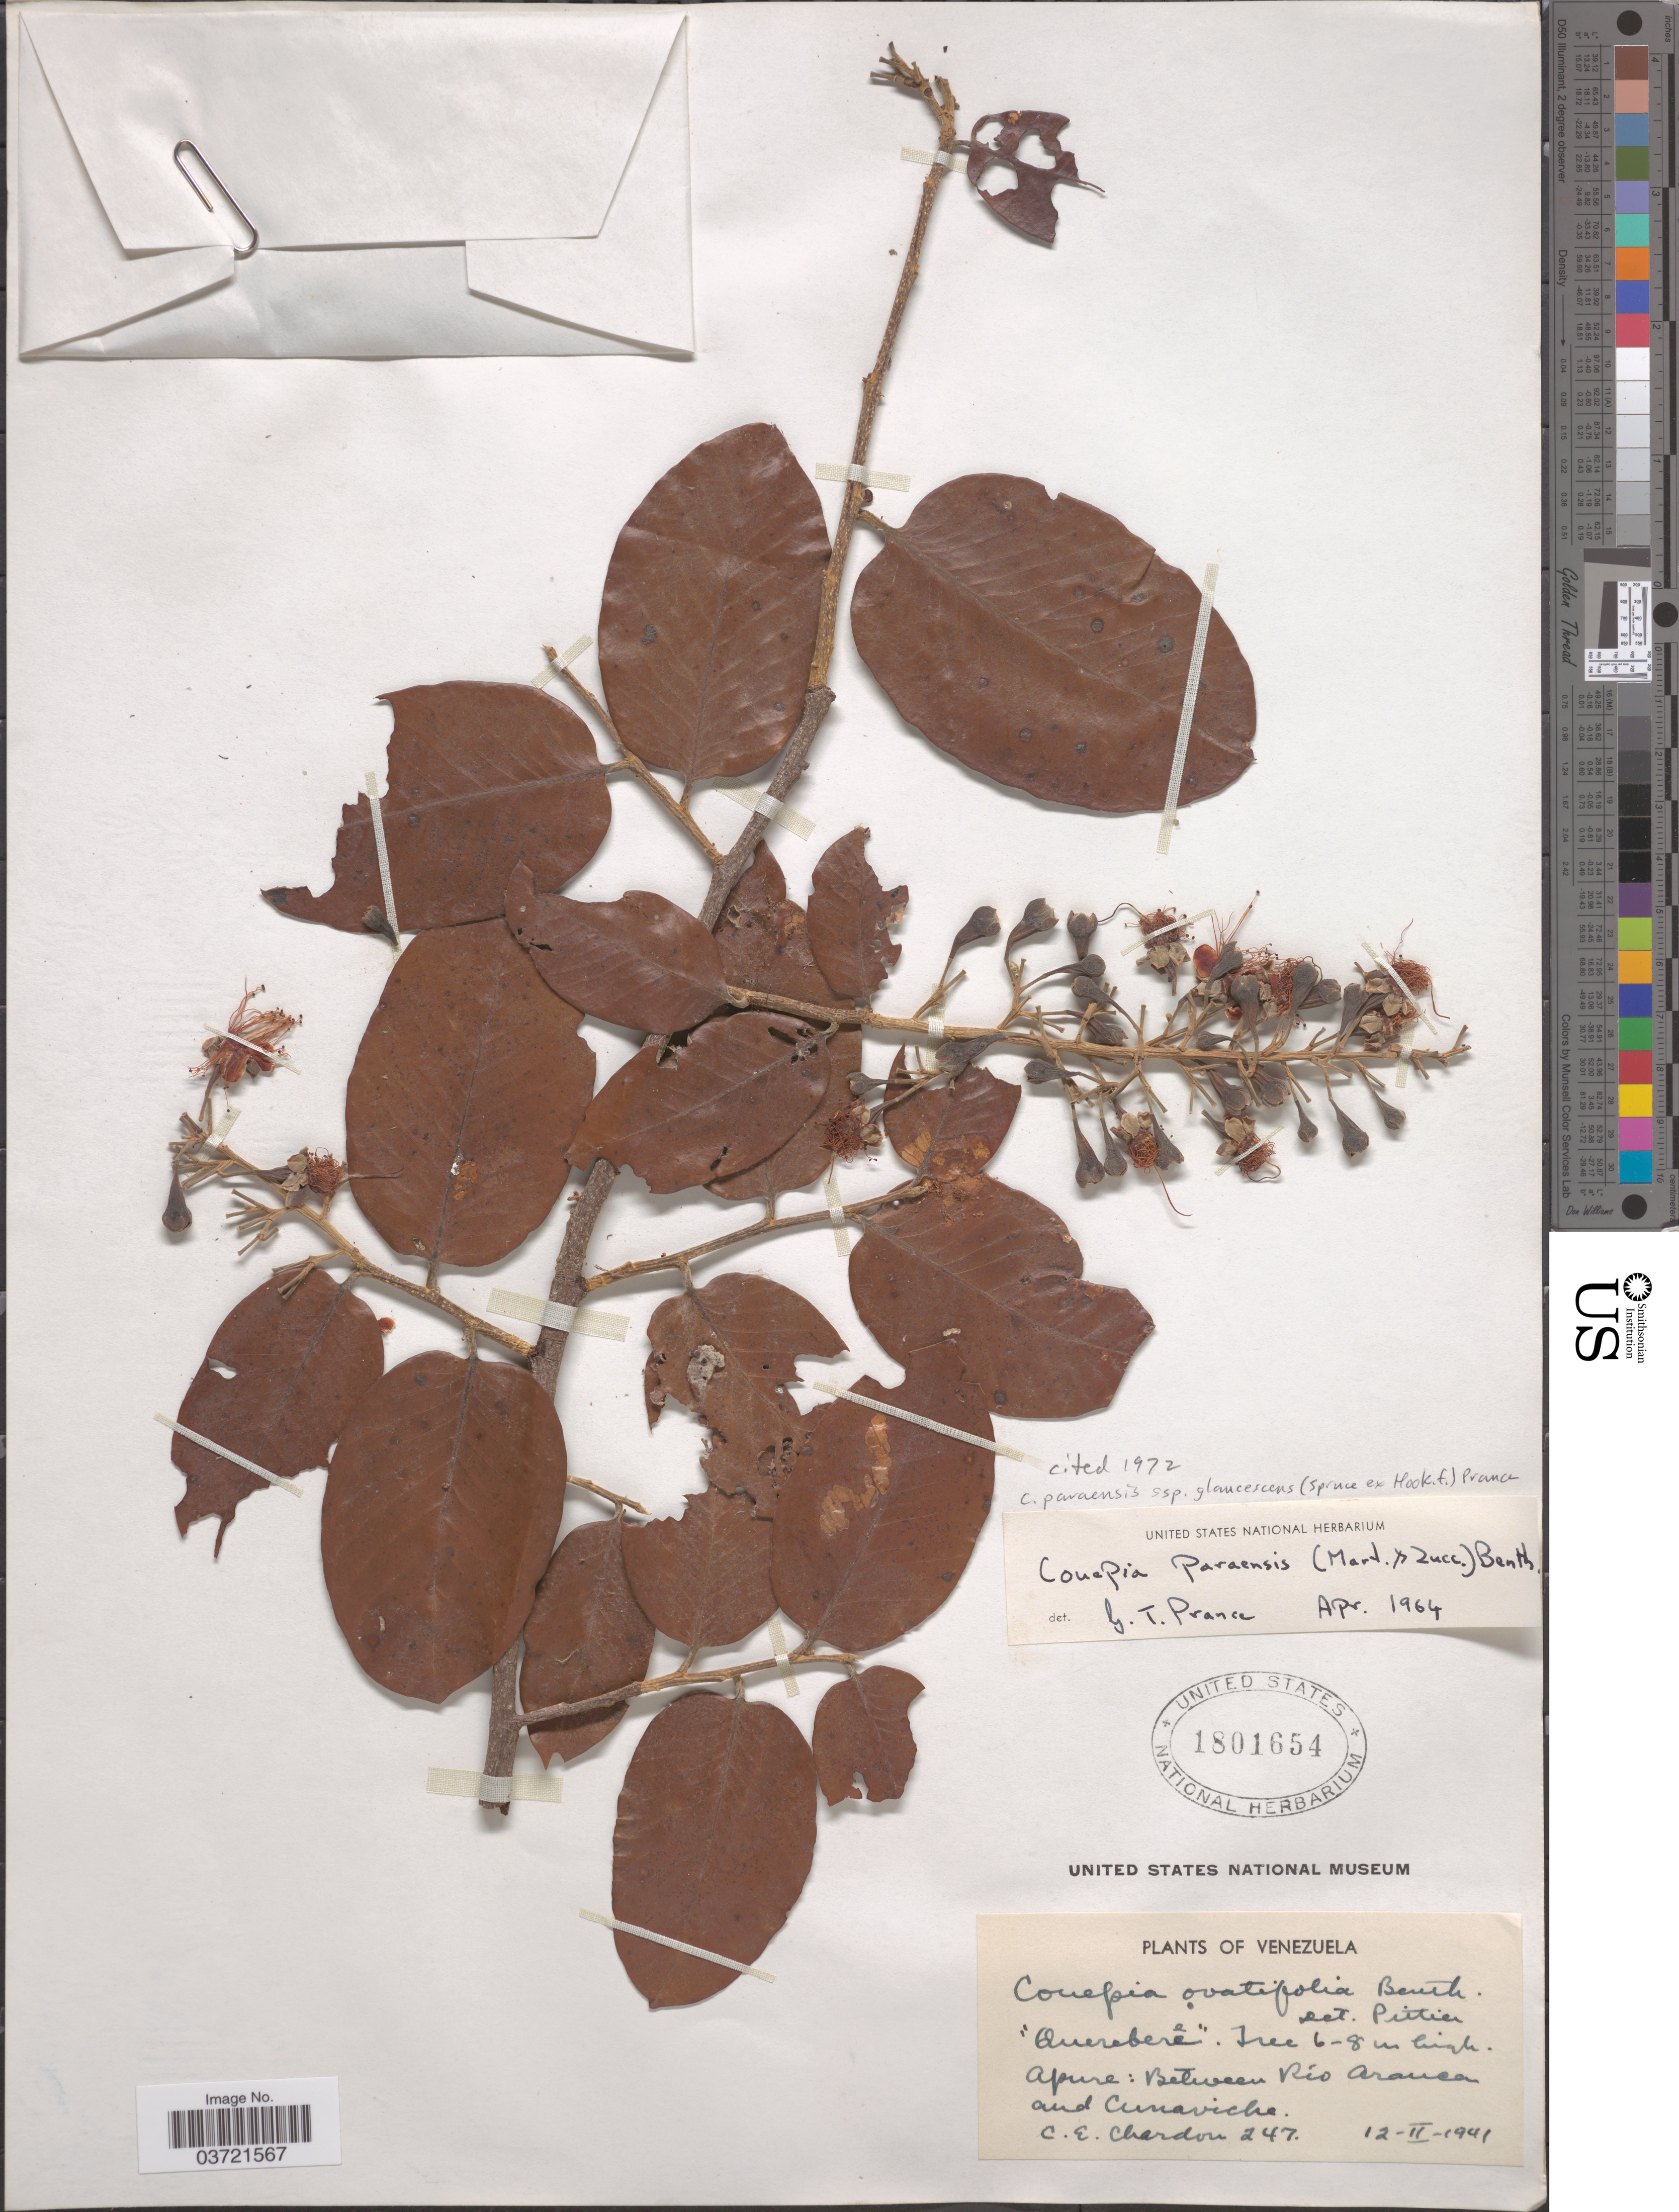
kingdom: Plantae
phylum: Tracheophyta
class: Magnoliopsida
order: Malpighiales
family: Chrysobalanaceae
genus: Couepia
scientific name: Couepia paraensis subsp. glaucescens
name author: (Spruce ex Hook. f.) Prance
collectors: C. E. Chardón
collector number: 247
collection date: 1941-02-12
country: Venezuela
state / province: Apure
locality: Between Rio Arauca and Cunaviche.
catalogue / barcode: US 1801654